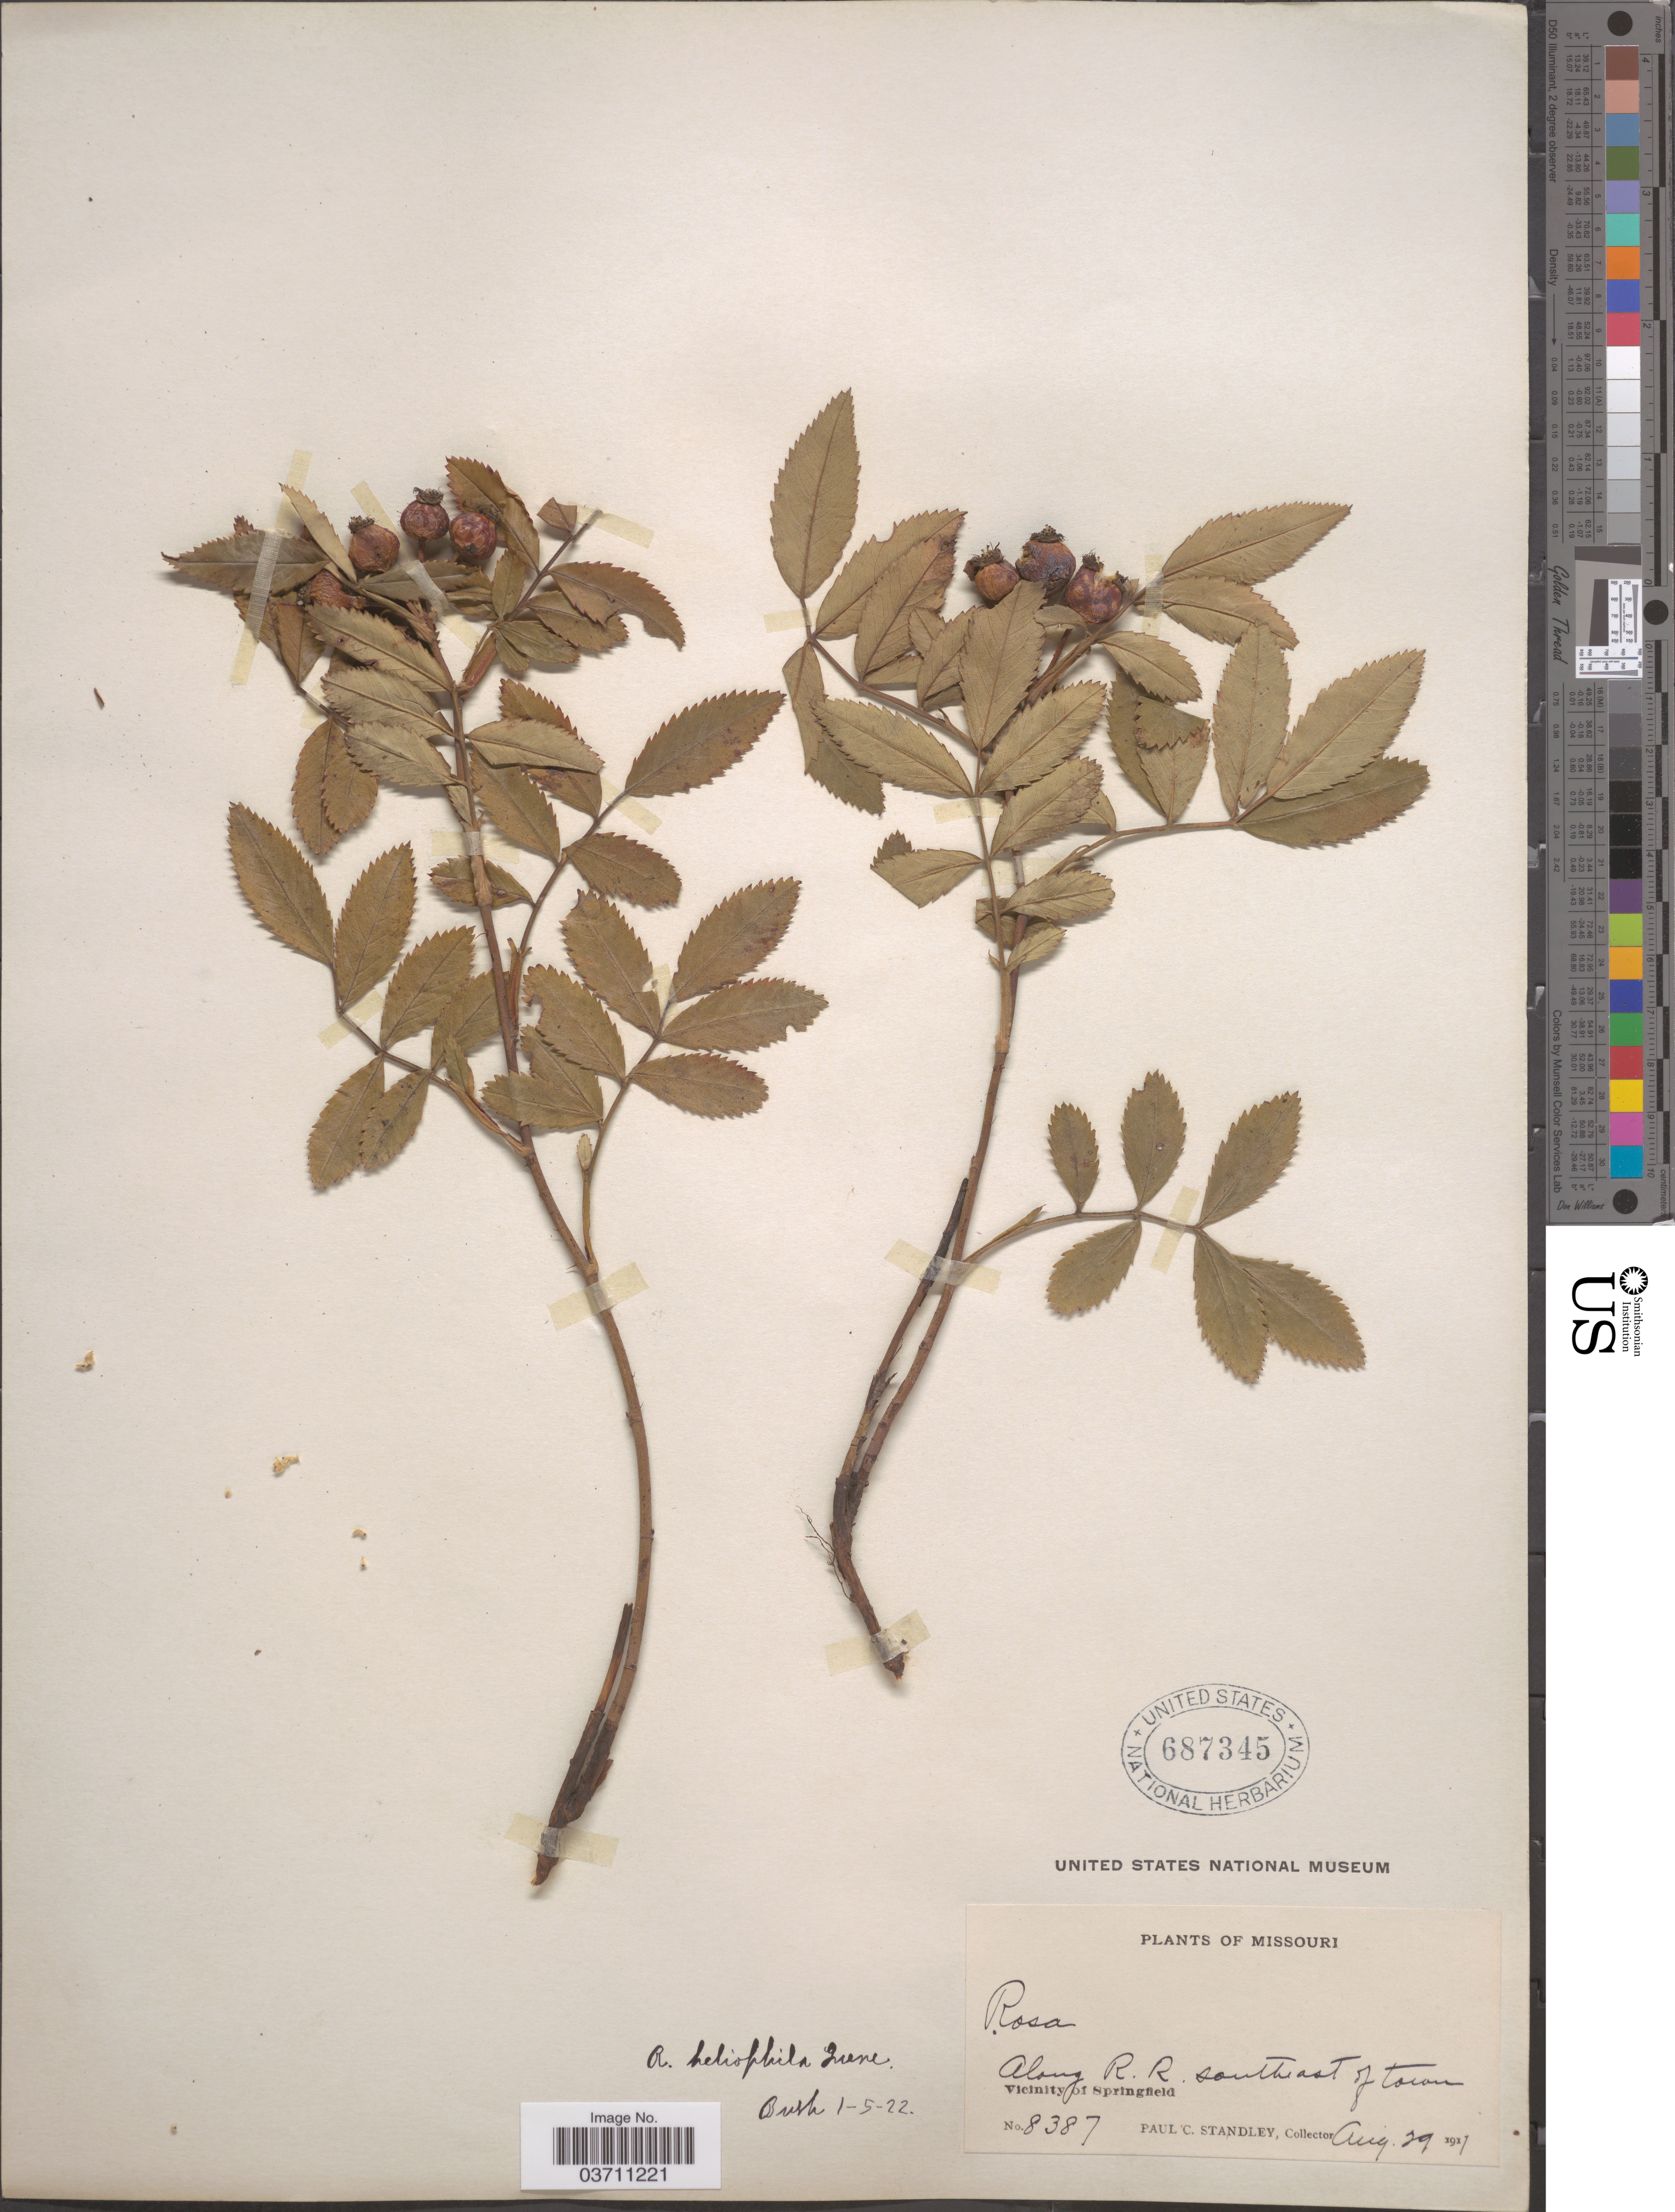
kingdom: Plantae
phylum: Tracheophyta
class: Magnoliopsida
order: Rosales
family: Rosaceae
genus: Rosa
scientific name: Rosa heliophila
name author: Greene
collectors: P. C. Standley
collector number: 8387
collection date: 1917-08-29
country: United States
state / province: Missouri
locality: Along R. R. southeast of town. Vicinity of Springfield.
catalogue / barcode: US 687345